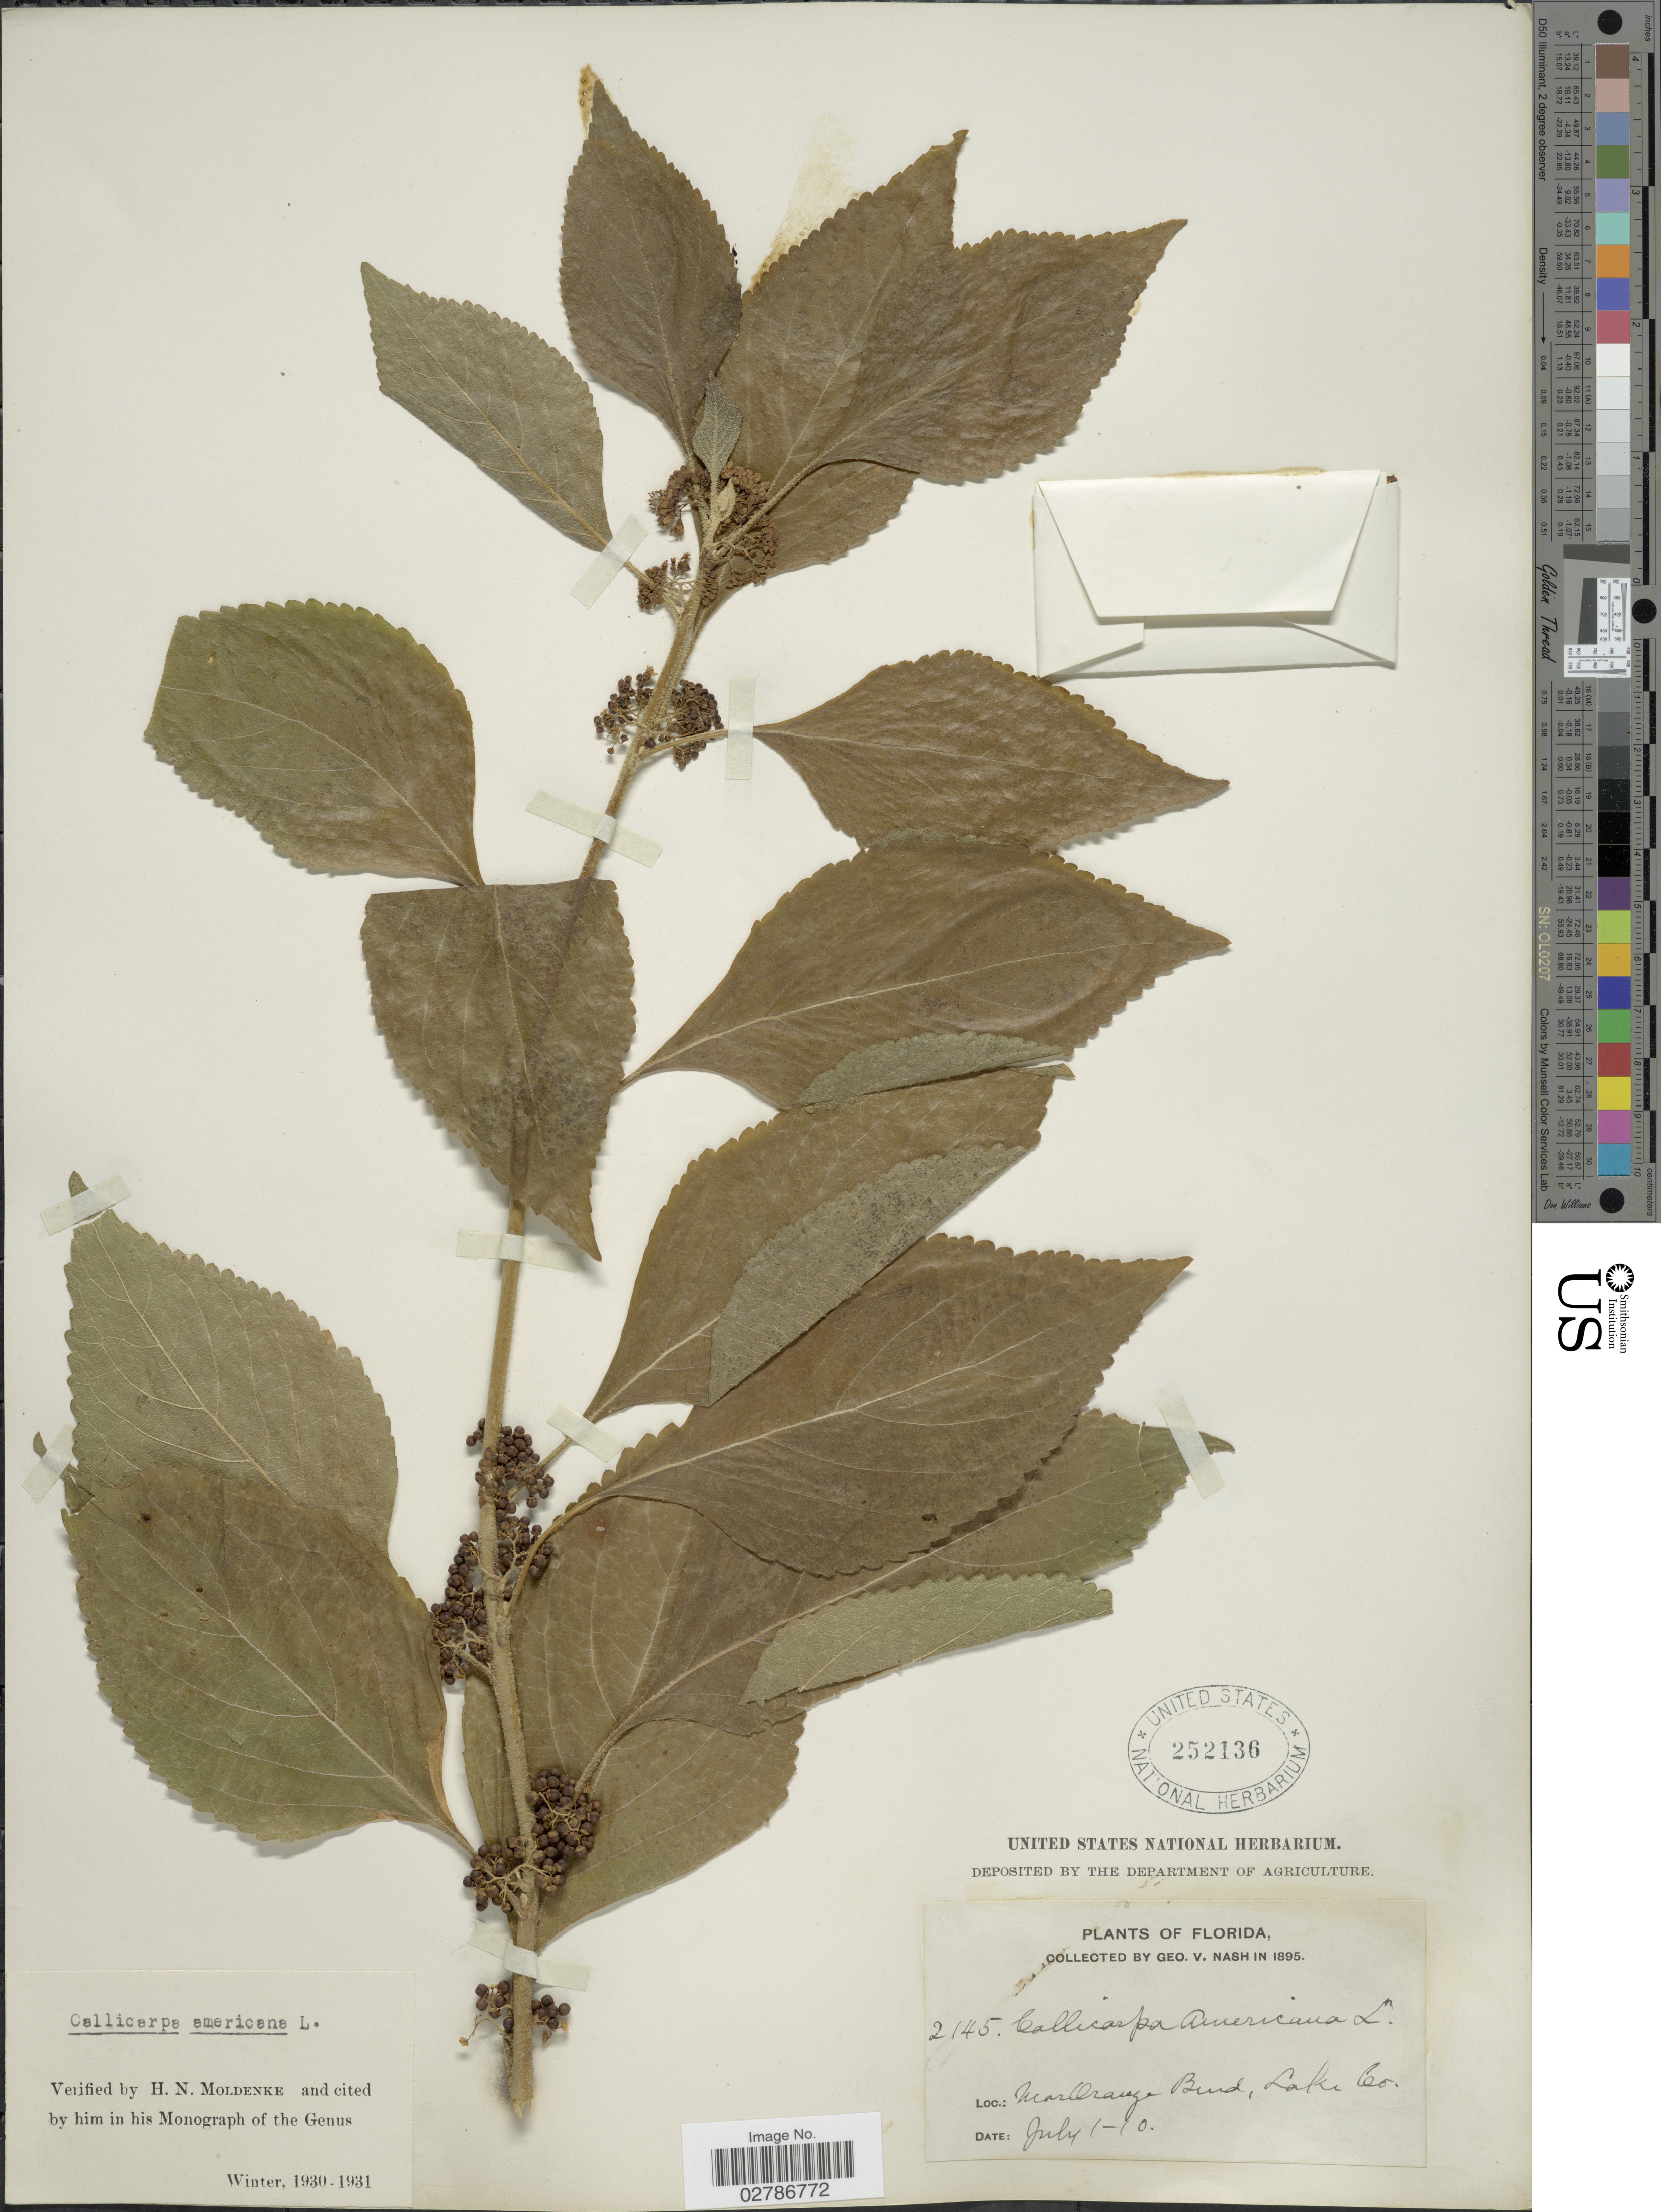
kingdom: Plantae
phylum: Tracheophyta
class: Magnoliopsida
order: Lamiales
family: Lamiaceae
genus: Callicarpa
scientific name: Callicarpa americana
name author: L.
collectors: G. V. Nash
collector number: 2145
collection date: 1895-07-01/1895-07-10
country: United States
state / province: Florida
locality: Near Orange Bend, Lake Co.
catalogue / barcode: US 252136